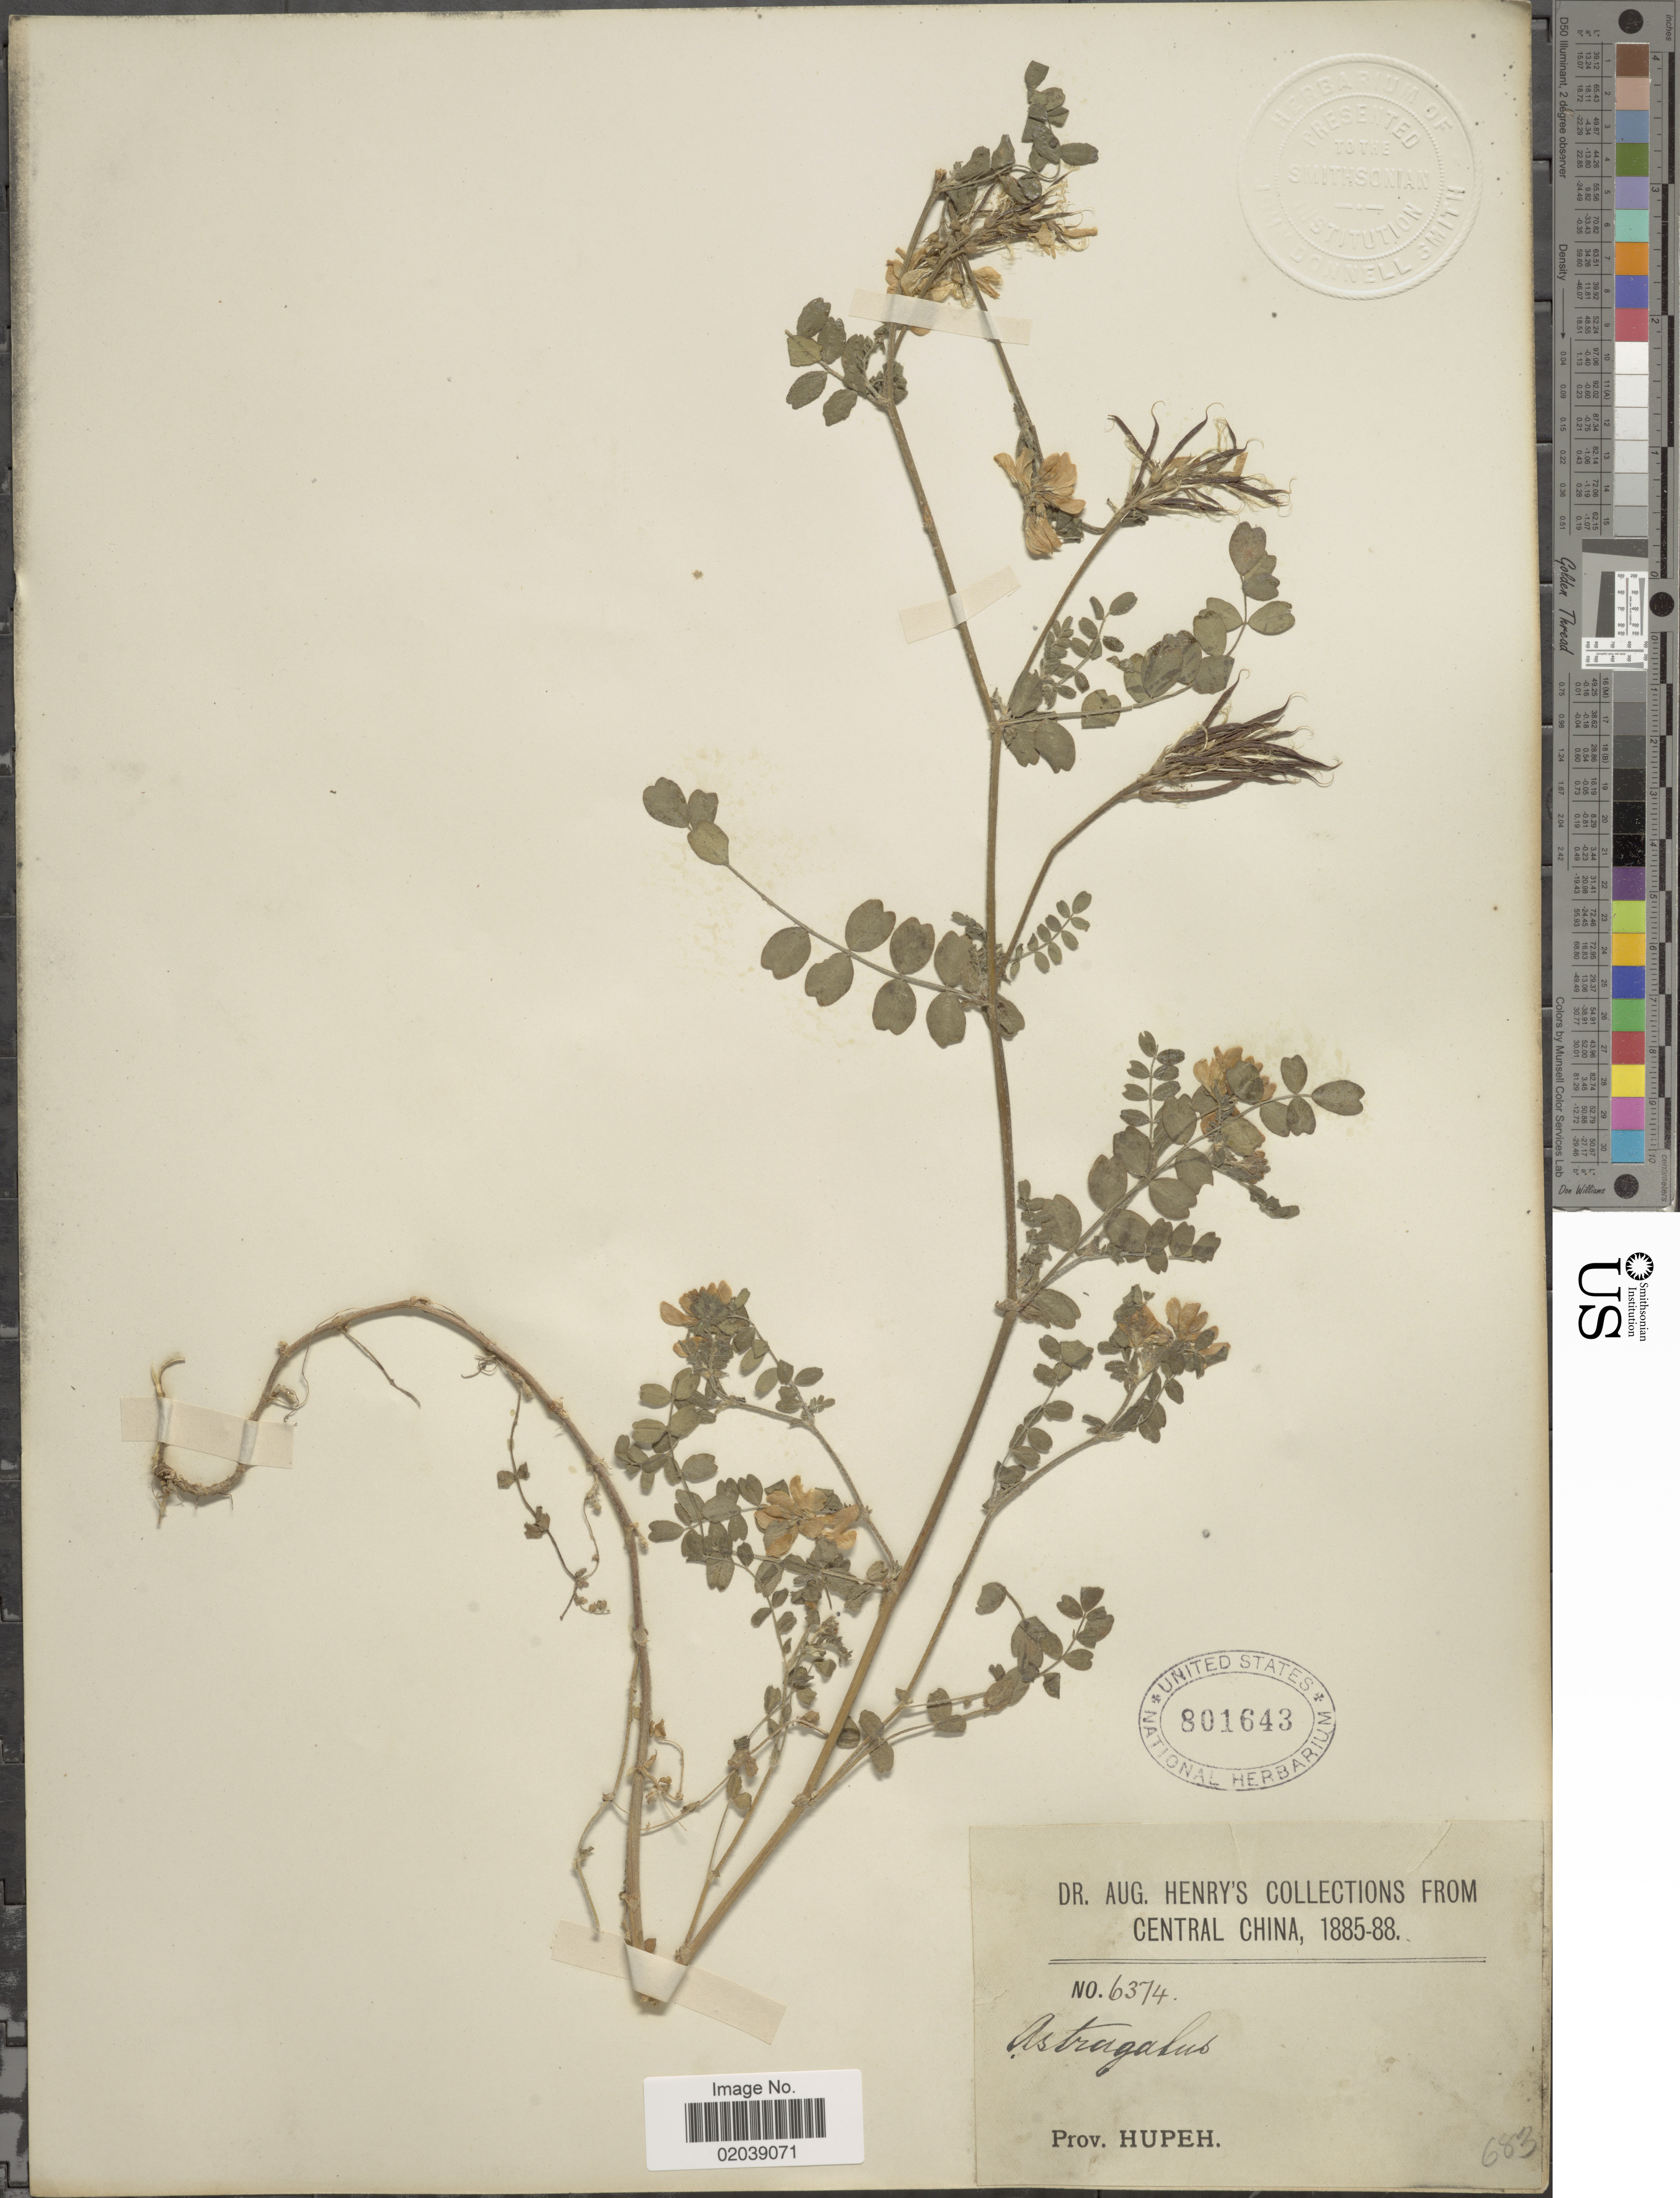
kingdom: Plantae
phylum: Tracheophyta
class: Magnoliopsida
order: Fabales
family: Fabaceae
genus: Astragalus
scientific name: Astragalus sp.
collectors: A. Henry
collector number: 6374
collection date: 1885/1888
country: China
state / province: Hubei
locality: Prov. Hupeh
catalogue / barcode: US 801643